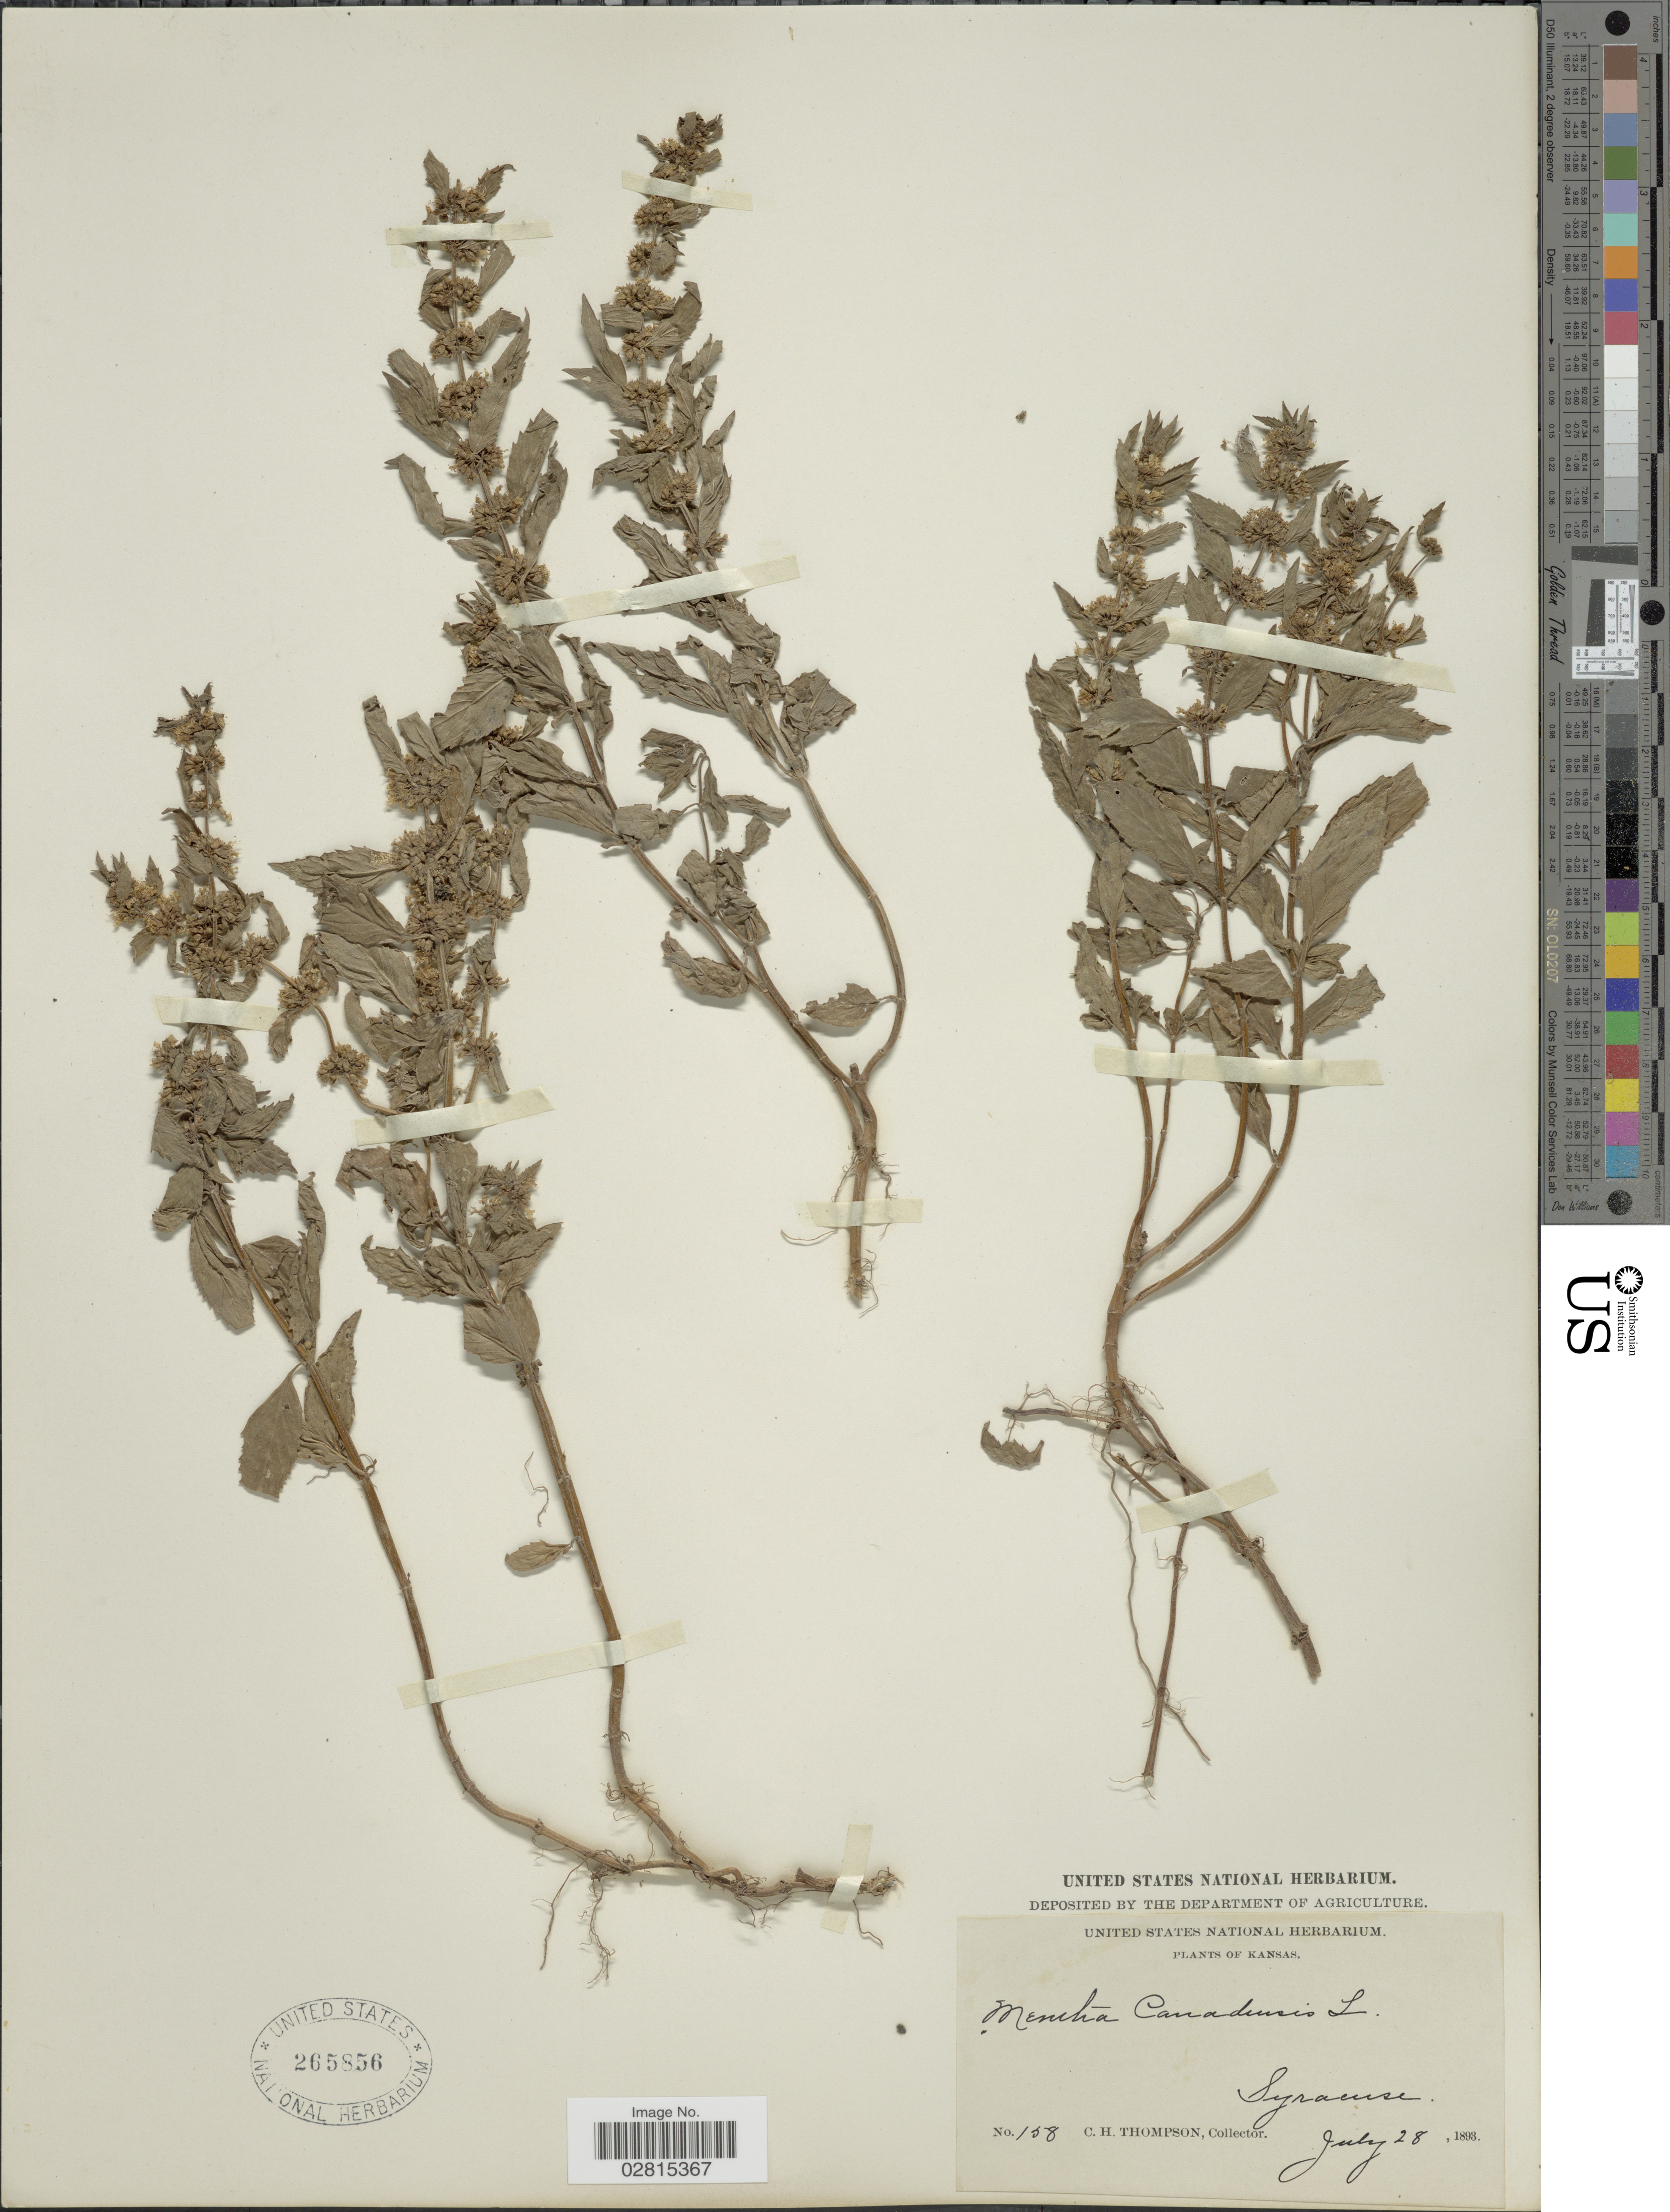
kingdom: Plantae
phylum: Tracheophyta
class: Magnoliopsida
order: Lamiales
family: Lamiaceae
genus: Mentha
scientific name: Mentha canadensis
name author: L.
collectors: C. H. Thompson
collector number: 158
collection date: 1893-07-28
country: United States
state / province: Kansas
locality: Syracuse.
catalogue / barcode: US 265856